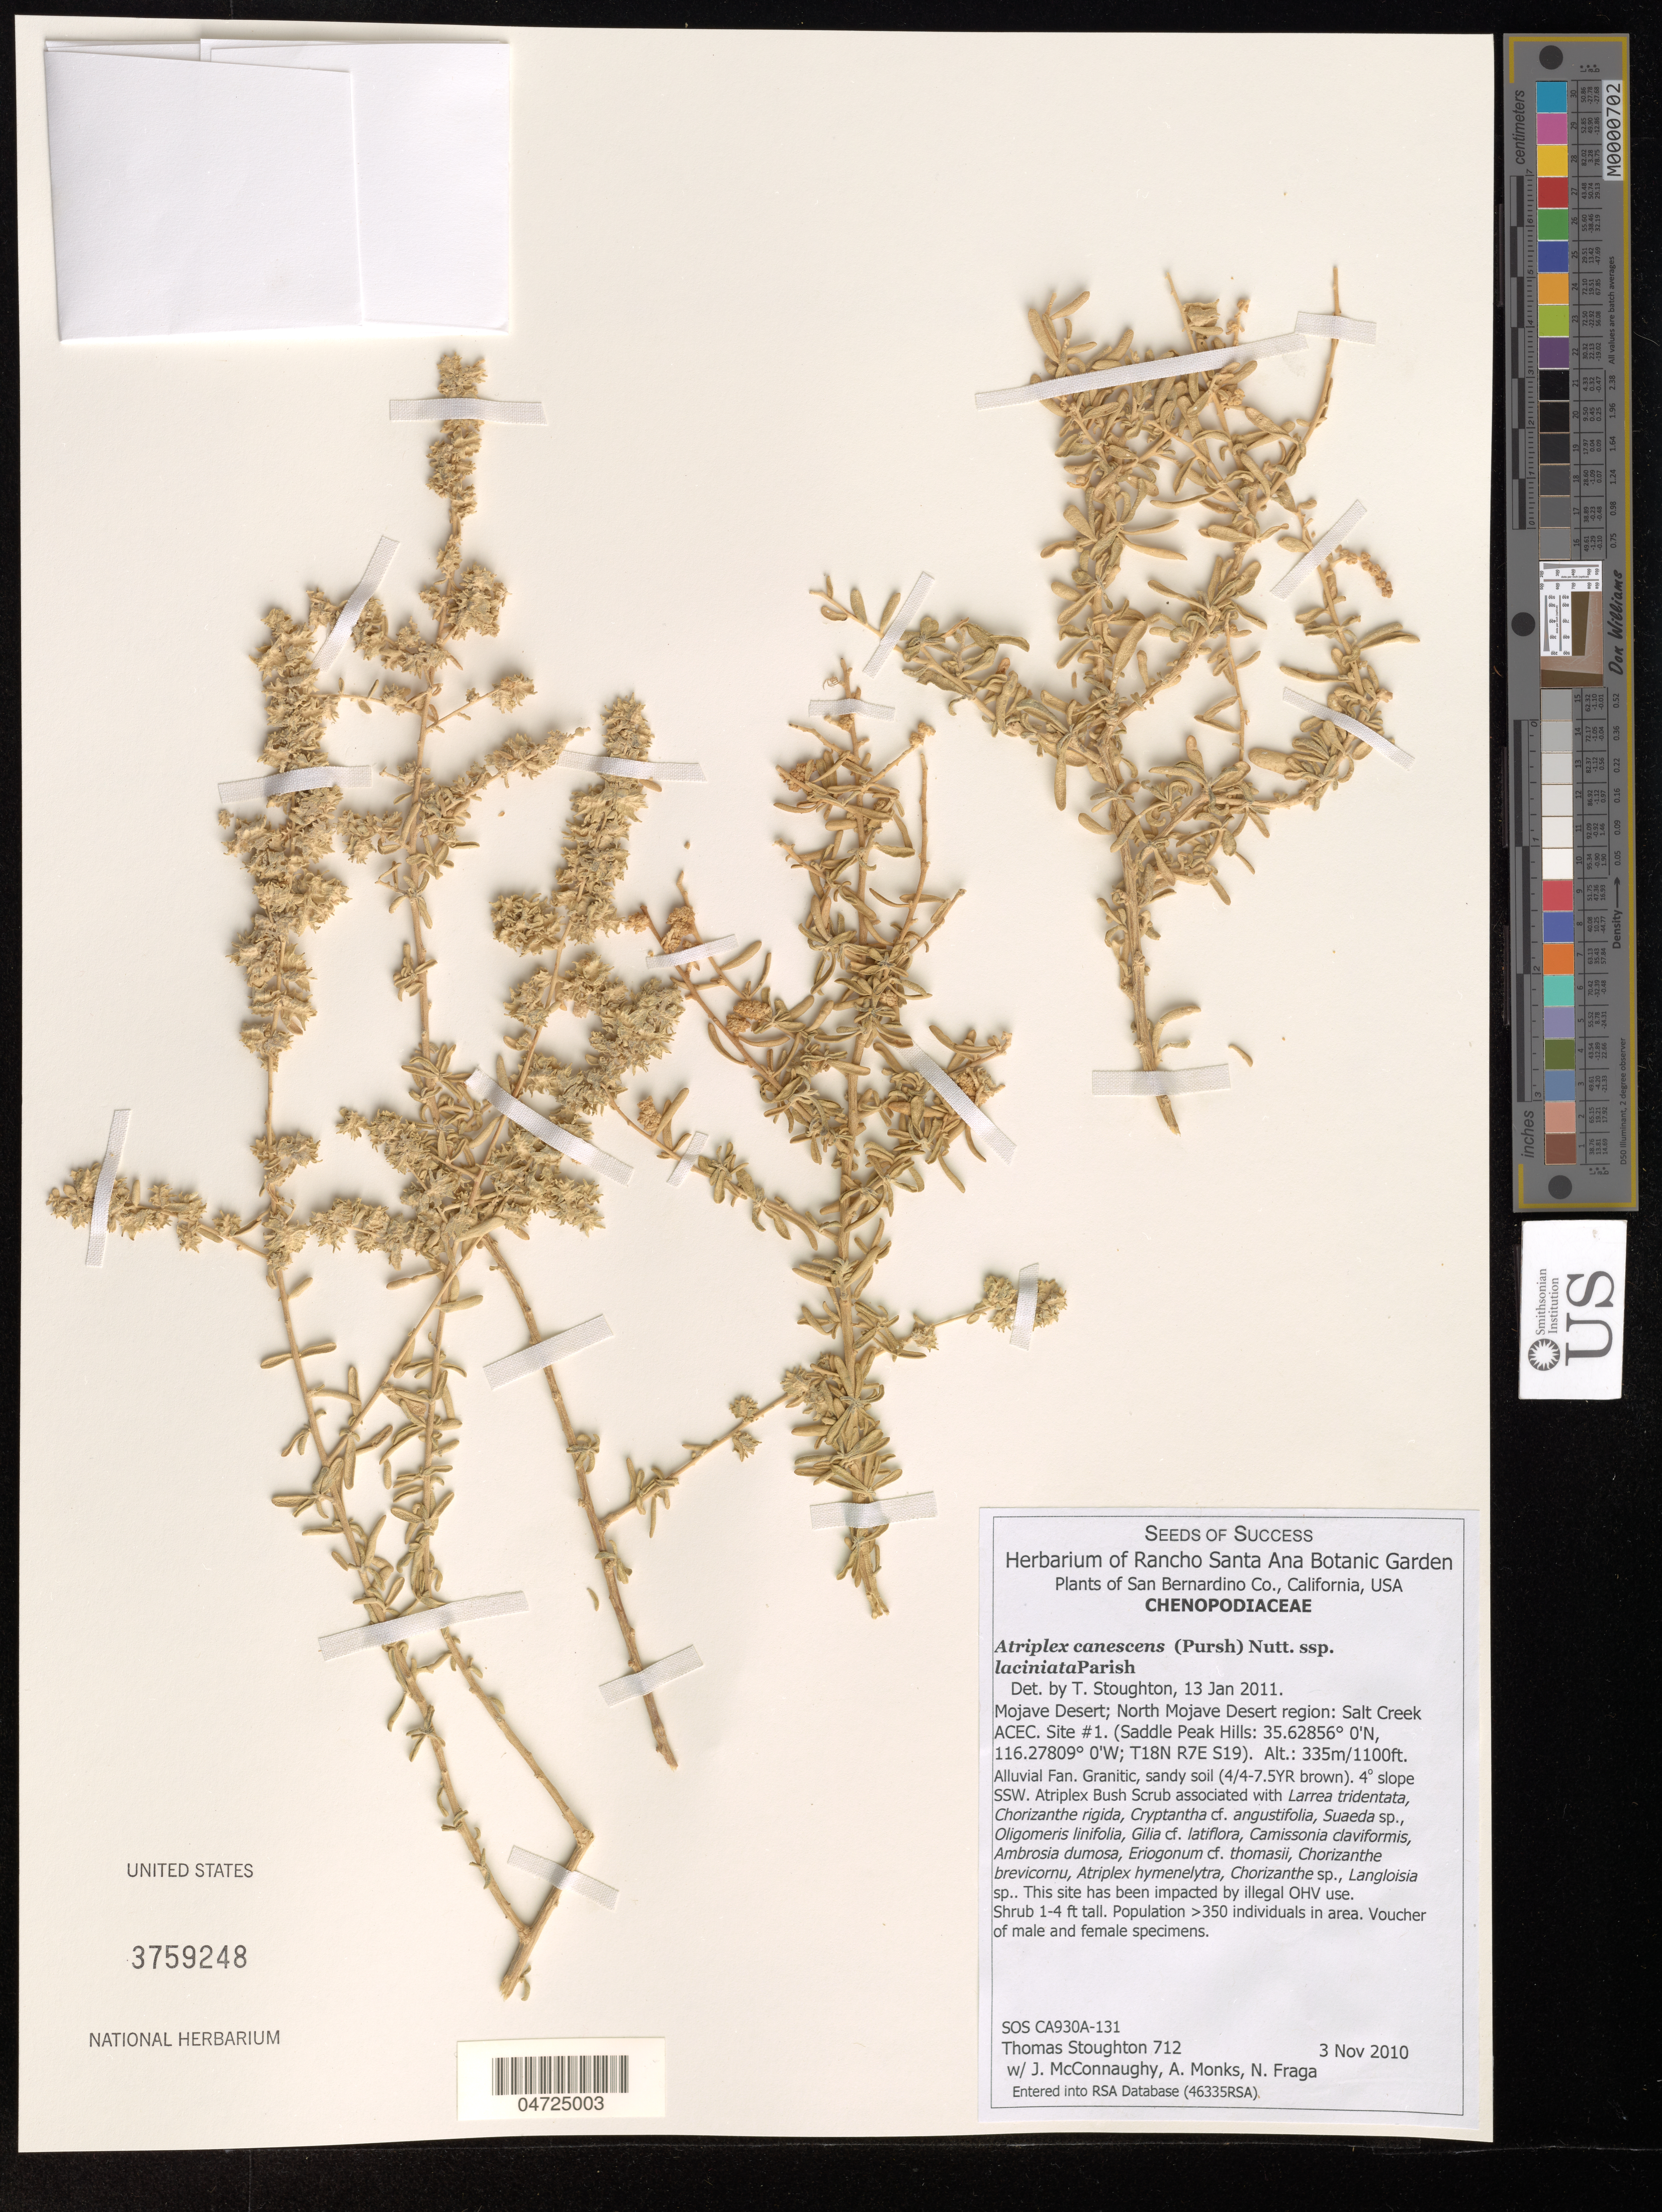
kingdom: Plantae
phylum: Tracheophyta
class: Magnoliopsida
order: Caryophyllales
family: Amaranthaceae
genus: Atriplex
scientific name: Atriplex canescens subsp. laciniata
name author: Parish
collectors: T. Stoughton, J. McConnaughy, A. Monks & N. Fraga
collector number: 712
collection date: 2010-11-03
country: United States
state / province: California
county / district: San Bernardino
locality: San Bernardino Co. Mojave Desert; North Mojave Desert region: Salt Creek ACEC. Site #1. (Saddle Peak Hills; T18N R7E S19).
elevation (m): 335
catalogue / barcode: US 3759248